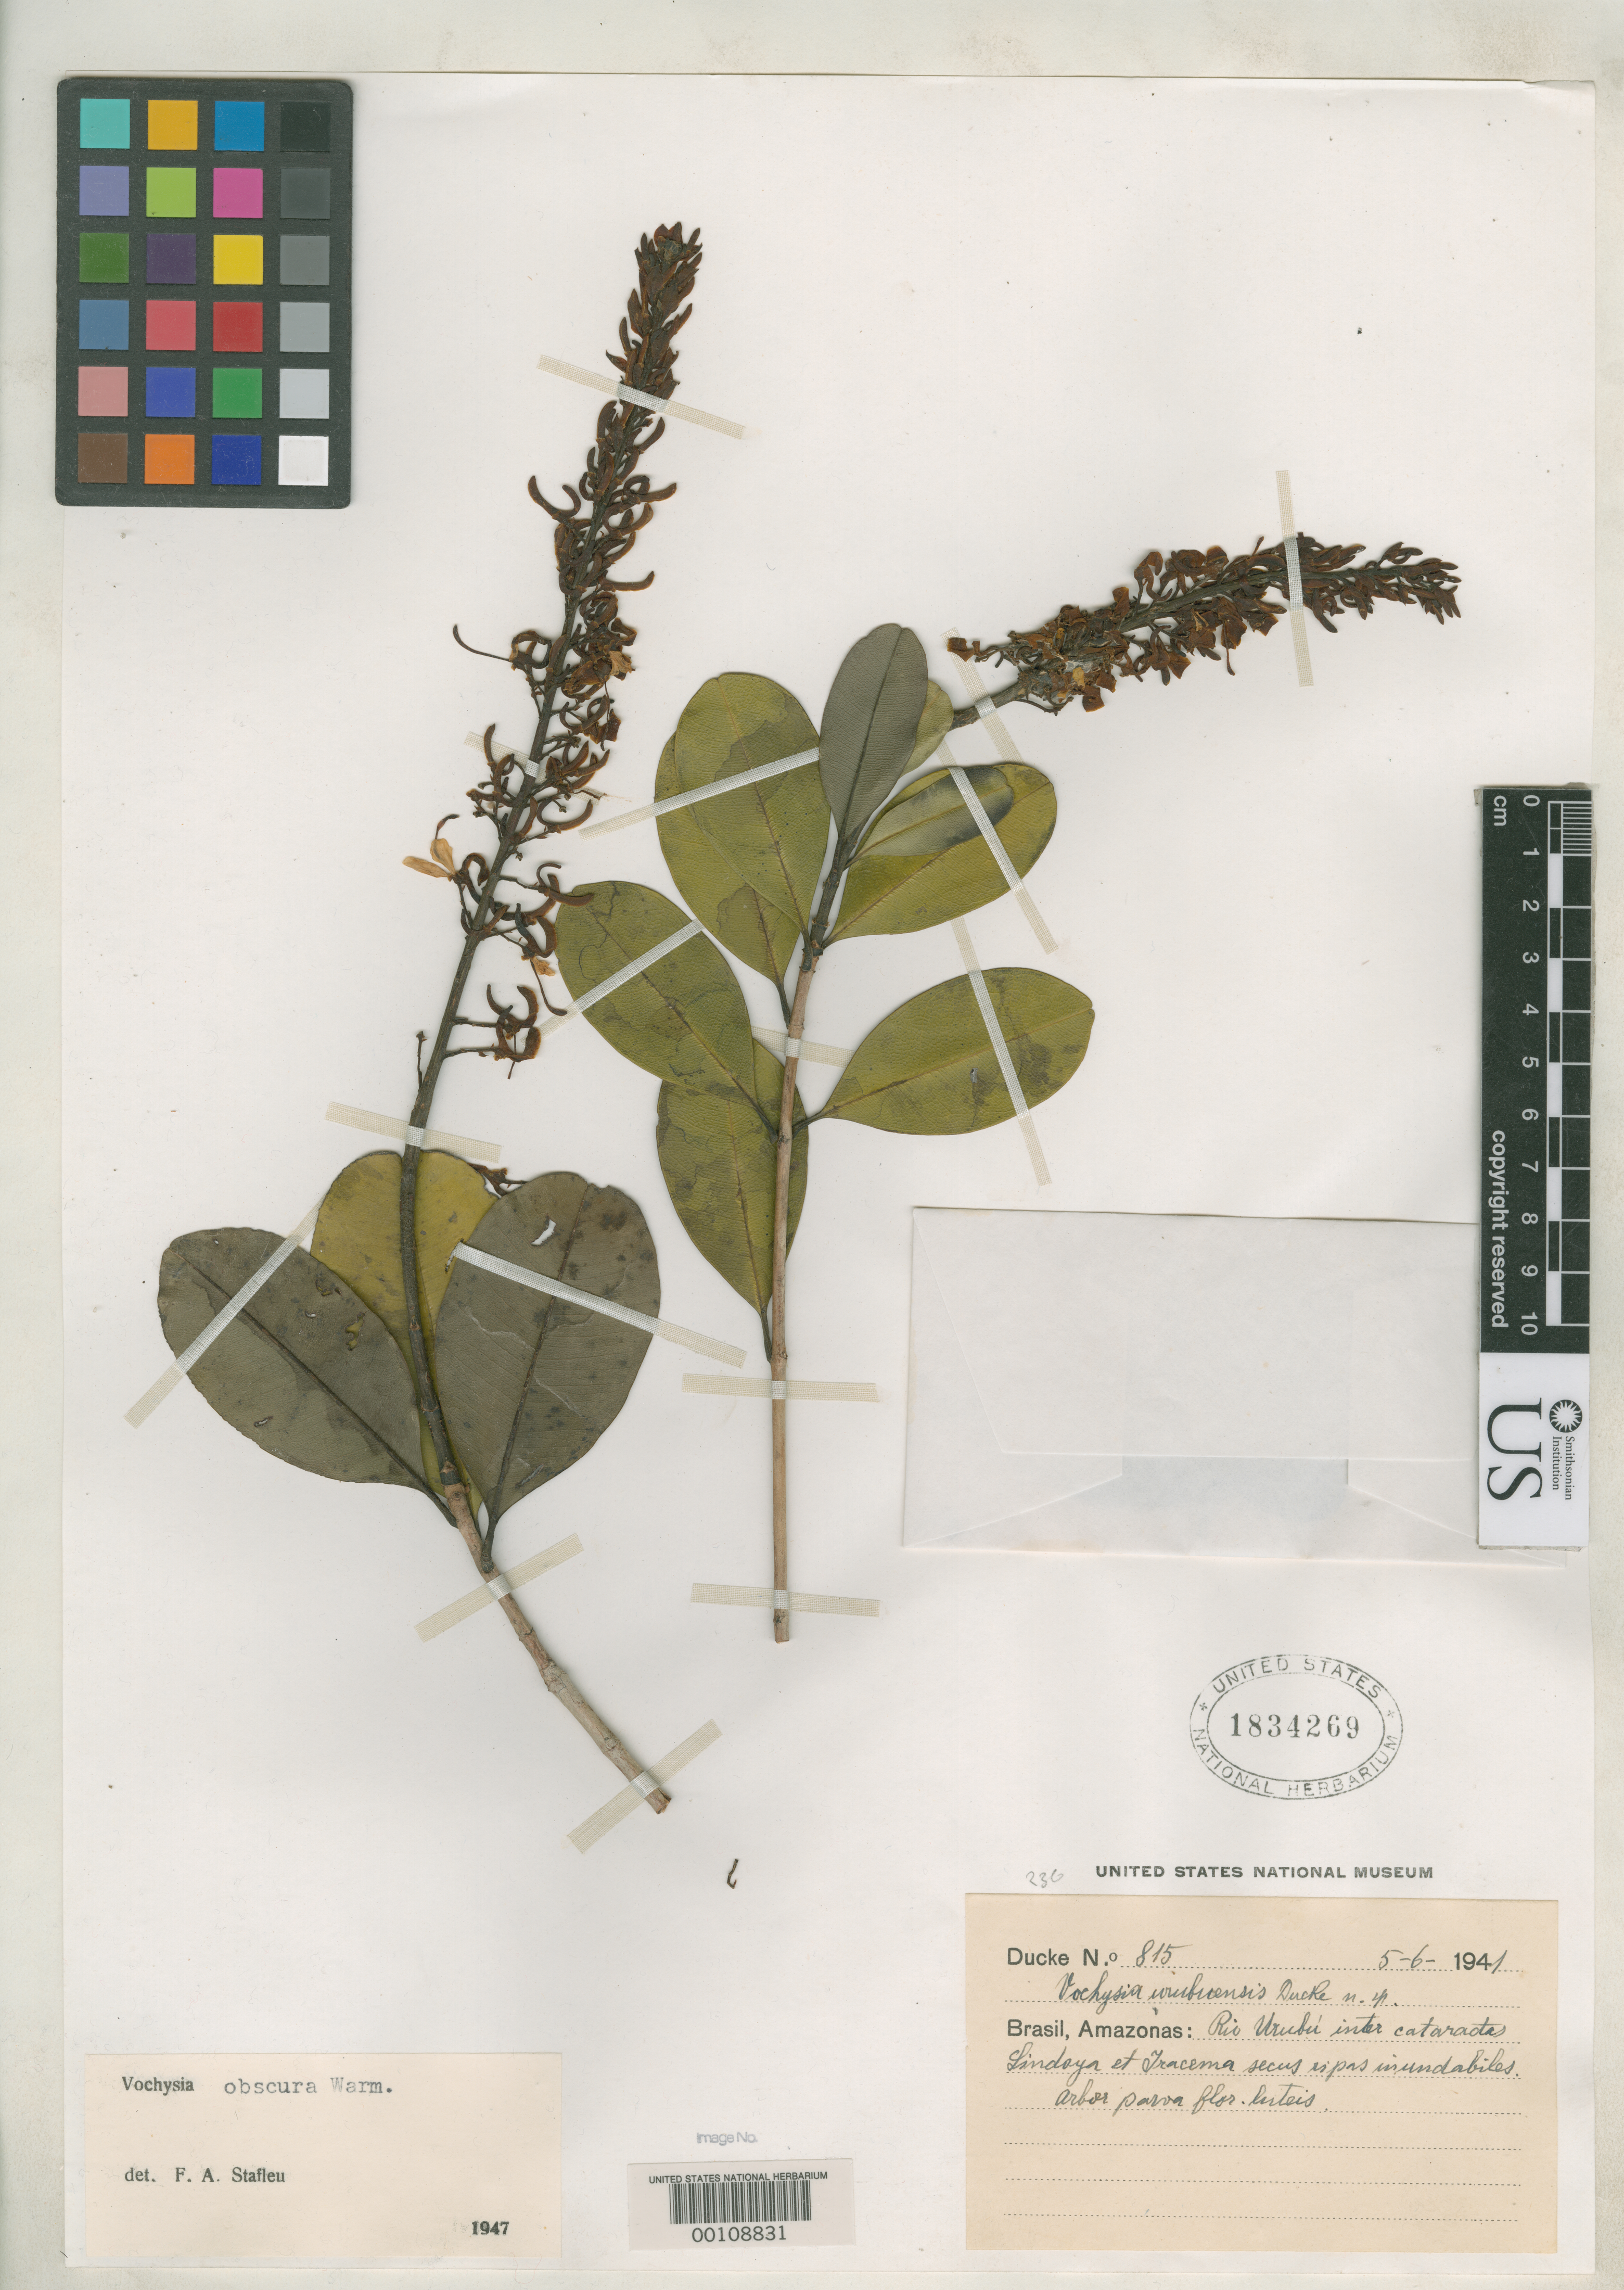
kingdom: Plantae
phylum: Tracheophyta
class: Magnoliopsida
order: Myrtales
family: Vochysiaceae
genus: Vochysia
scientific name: Vochysia urubuensis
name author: Ducke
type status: Type Collection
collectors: A. Ducke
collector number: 815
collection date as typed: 06 May 1941 or 05 Jun 1941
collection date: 1941-05-06 or 1941-06-05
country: Brazil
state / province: Amazonas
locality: Rio Urubu.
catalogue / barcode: US 1834269